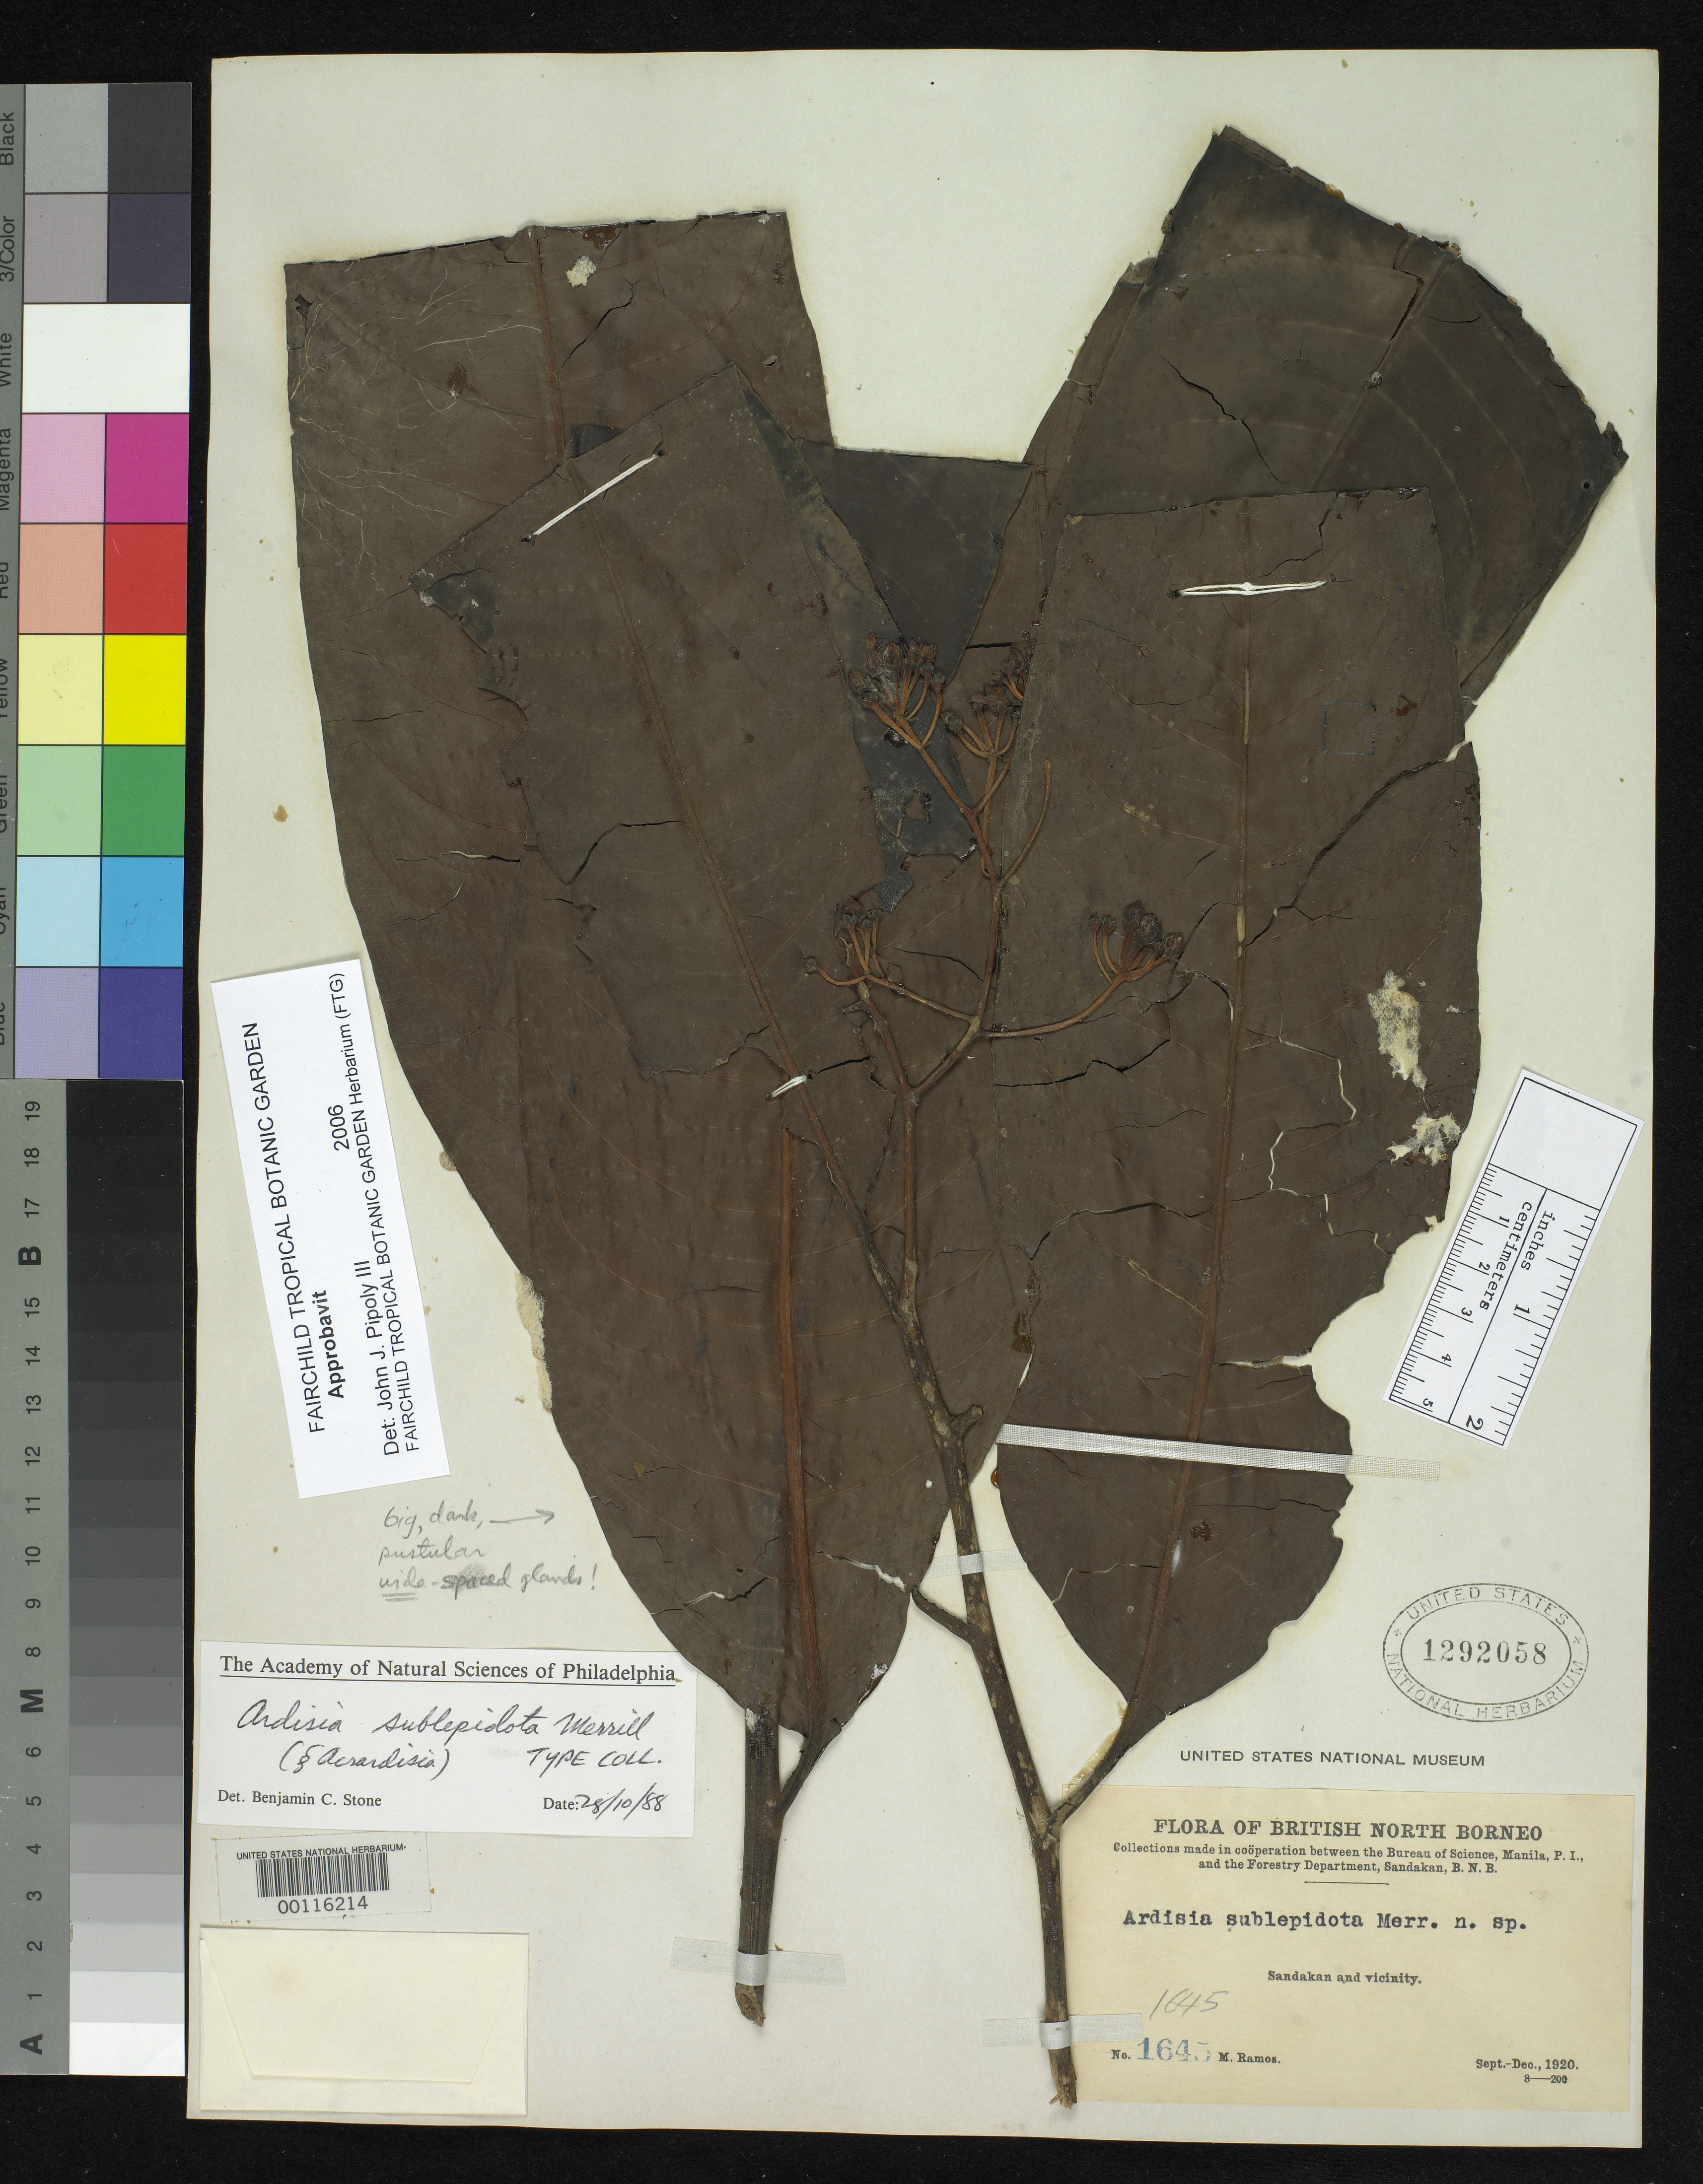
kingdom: Plantae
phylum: Tracheophyta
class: Magnoliopsida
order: Ericales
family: Primulaceae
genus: Ardisia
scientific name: Ardisia sublepidota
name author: Merr.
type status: Isotype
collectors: M. Ramos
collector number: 1645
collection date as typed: Sep 1920 to -- Dec 1920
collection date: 1920-09/1920-12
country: Malaysia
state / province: Sabah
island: Borneo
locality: Sandakanan vicinity.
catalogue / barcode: US 1292058